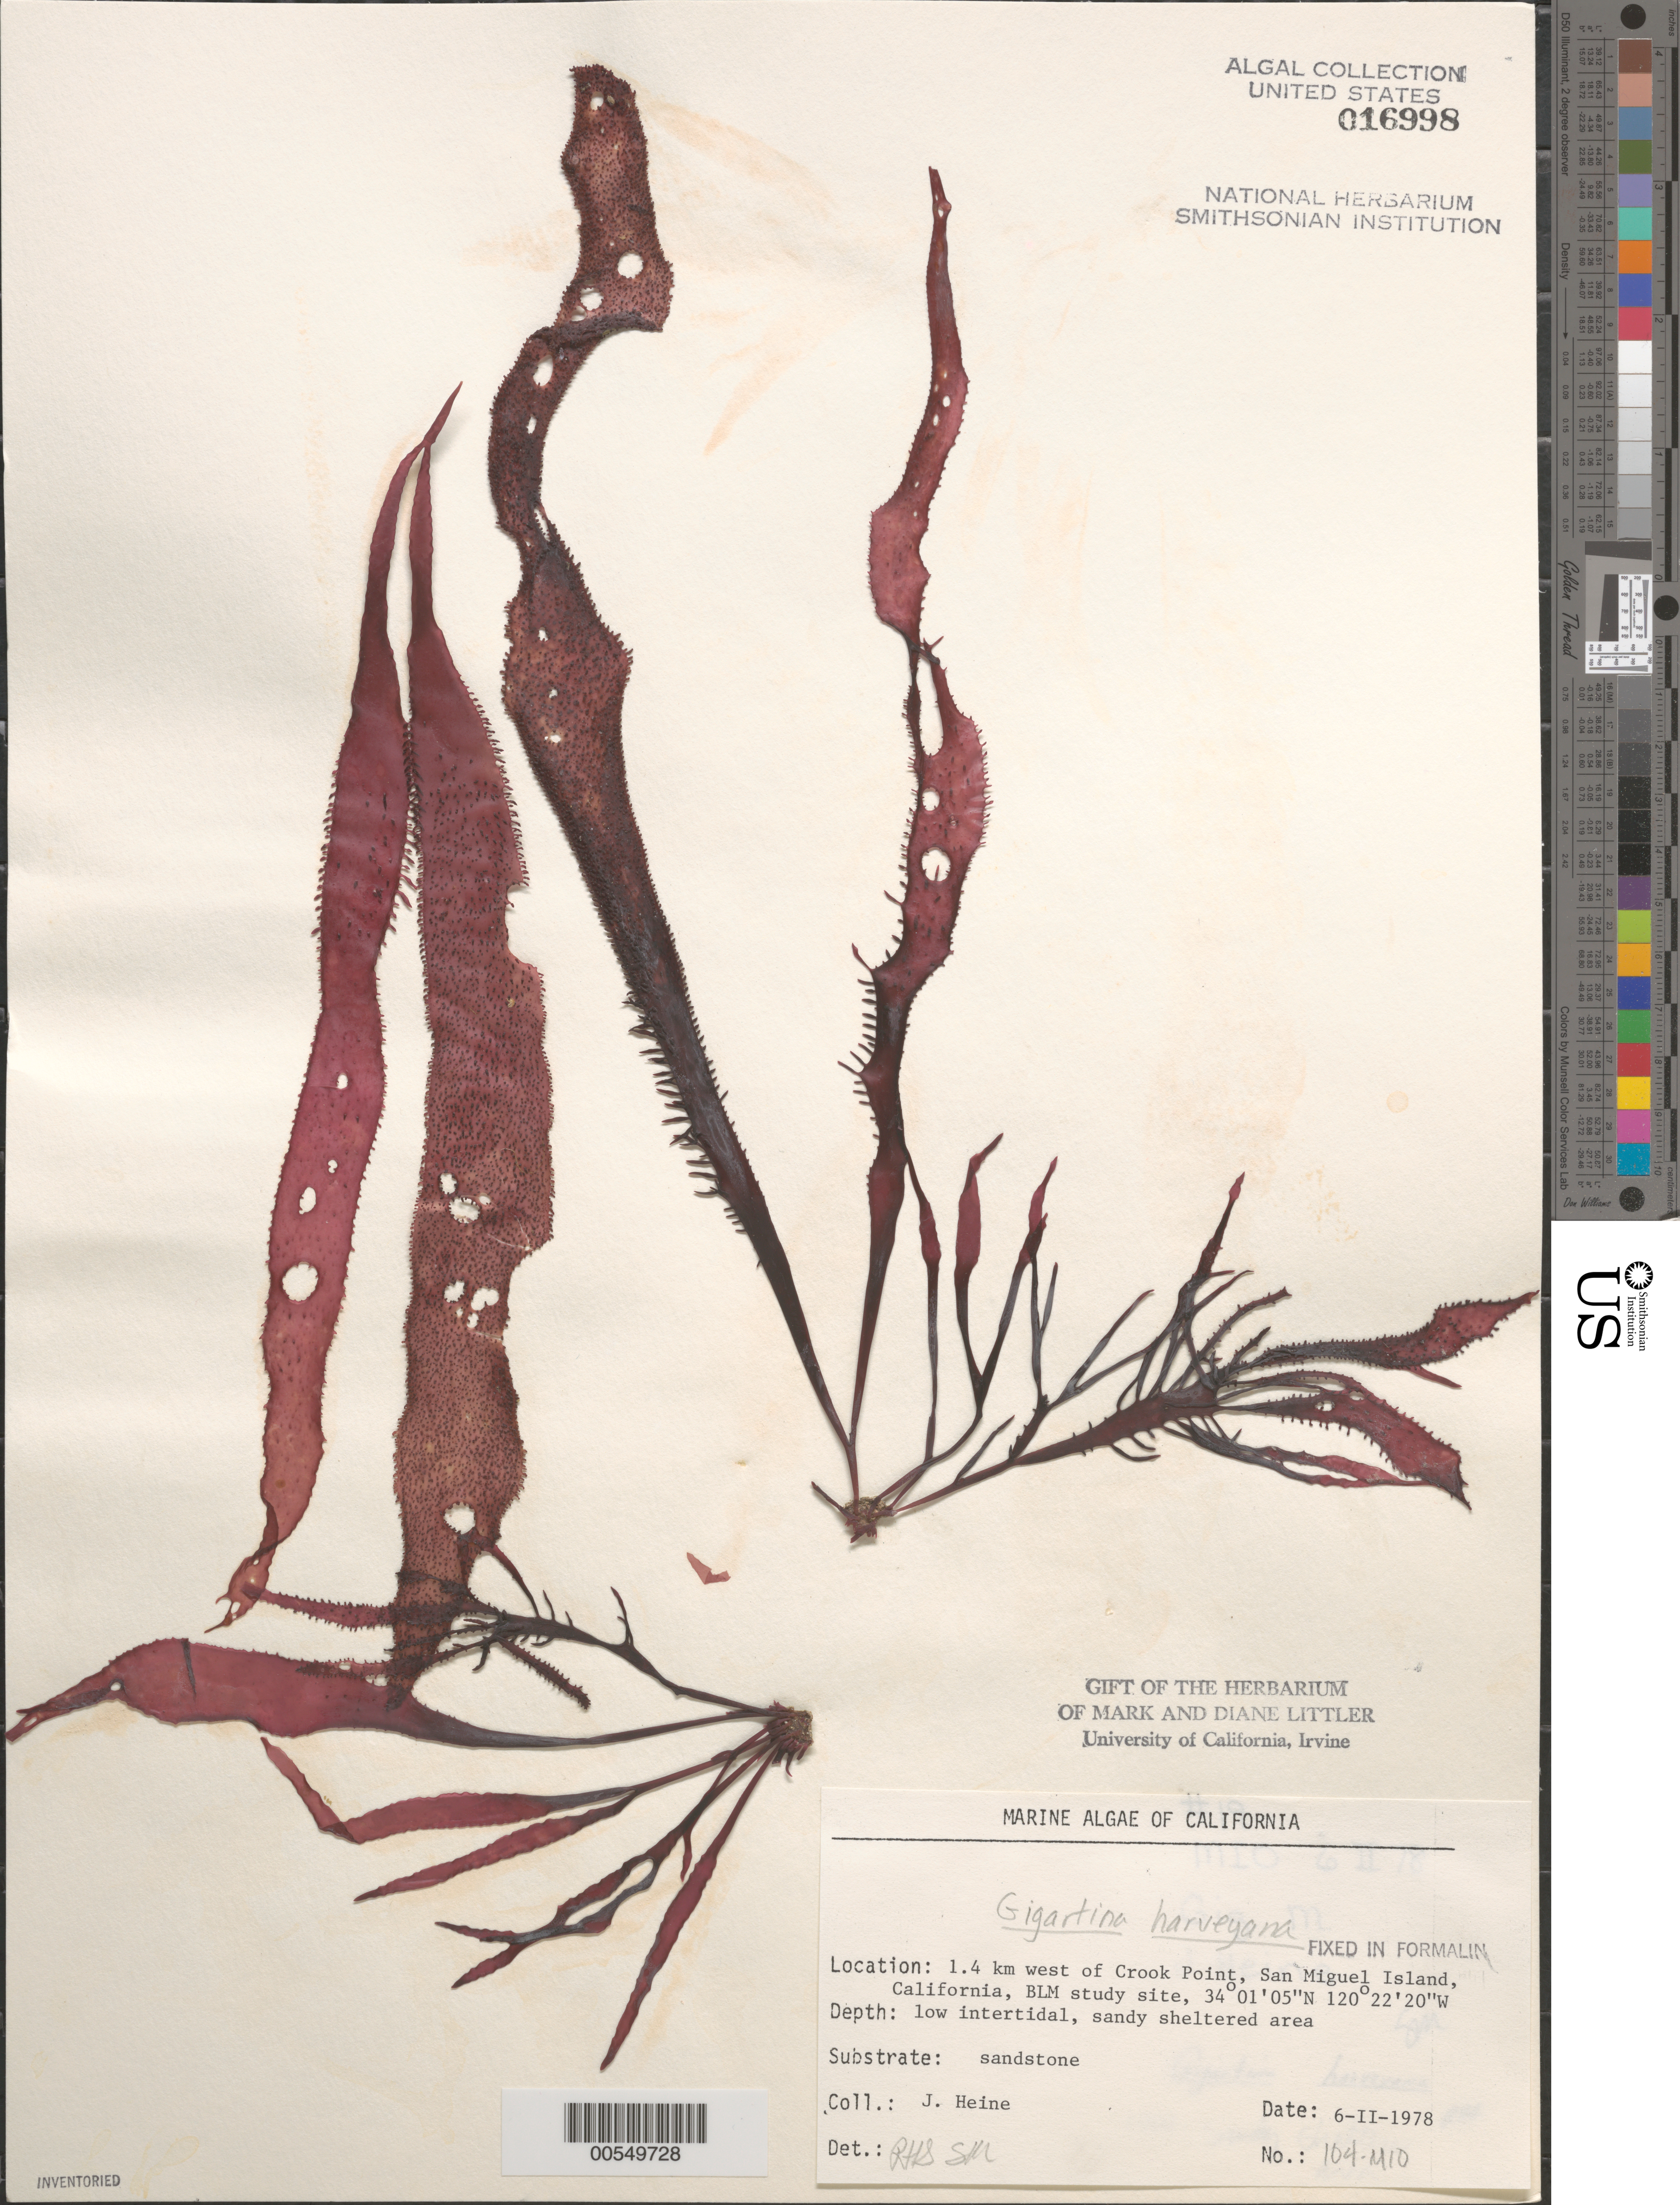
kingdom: Plantae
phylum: Rhodophyta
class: Florideophyceae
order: Gigartinales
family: Gigartinaceae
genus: Chondracanthus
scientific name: Chondracanthus harveyanus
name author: (Kütz.) Guiry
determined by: Algae name updating Project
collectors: J. W. Heine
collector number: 104-mio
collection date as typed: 06 Feb 1978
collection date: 1978-02-06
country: United States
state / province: California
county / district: Santa Barbara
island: San Miguel Island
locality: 1.4 km north of Crook Point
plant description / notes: BLM-SOCALBIGHT Rocky Intertidal Survey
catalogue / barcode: US 16998